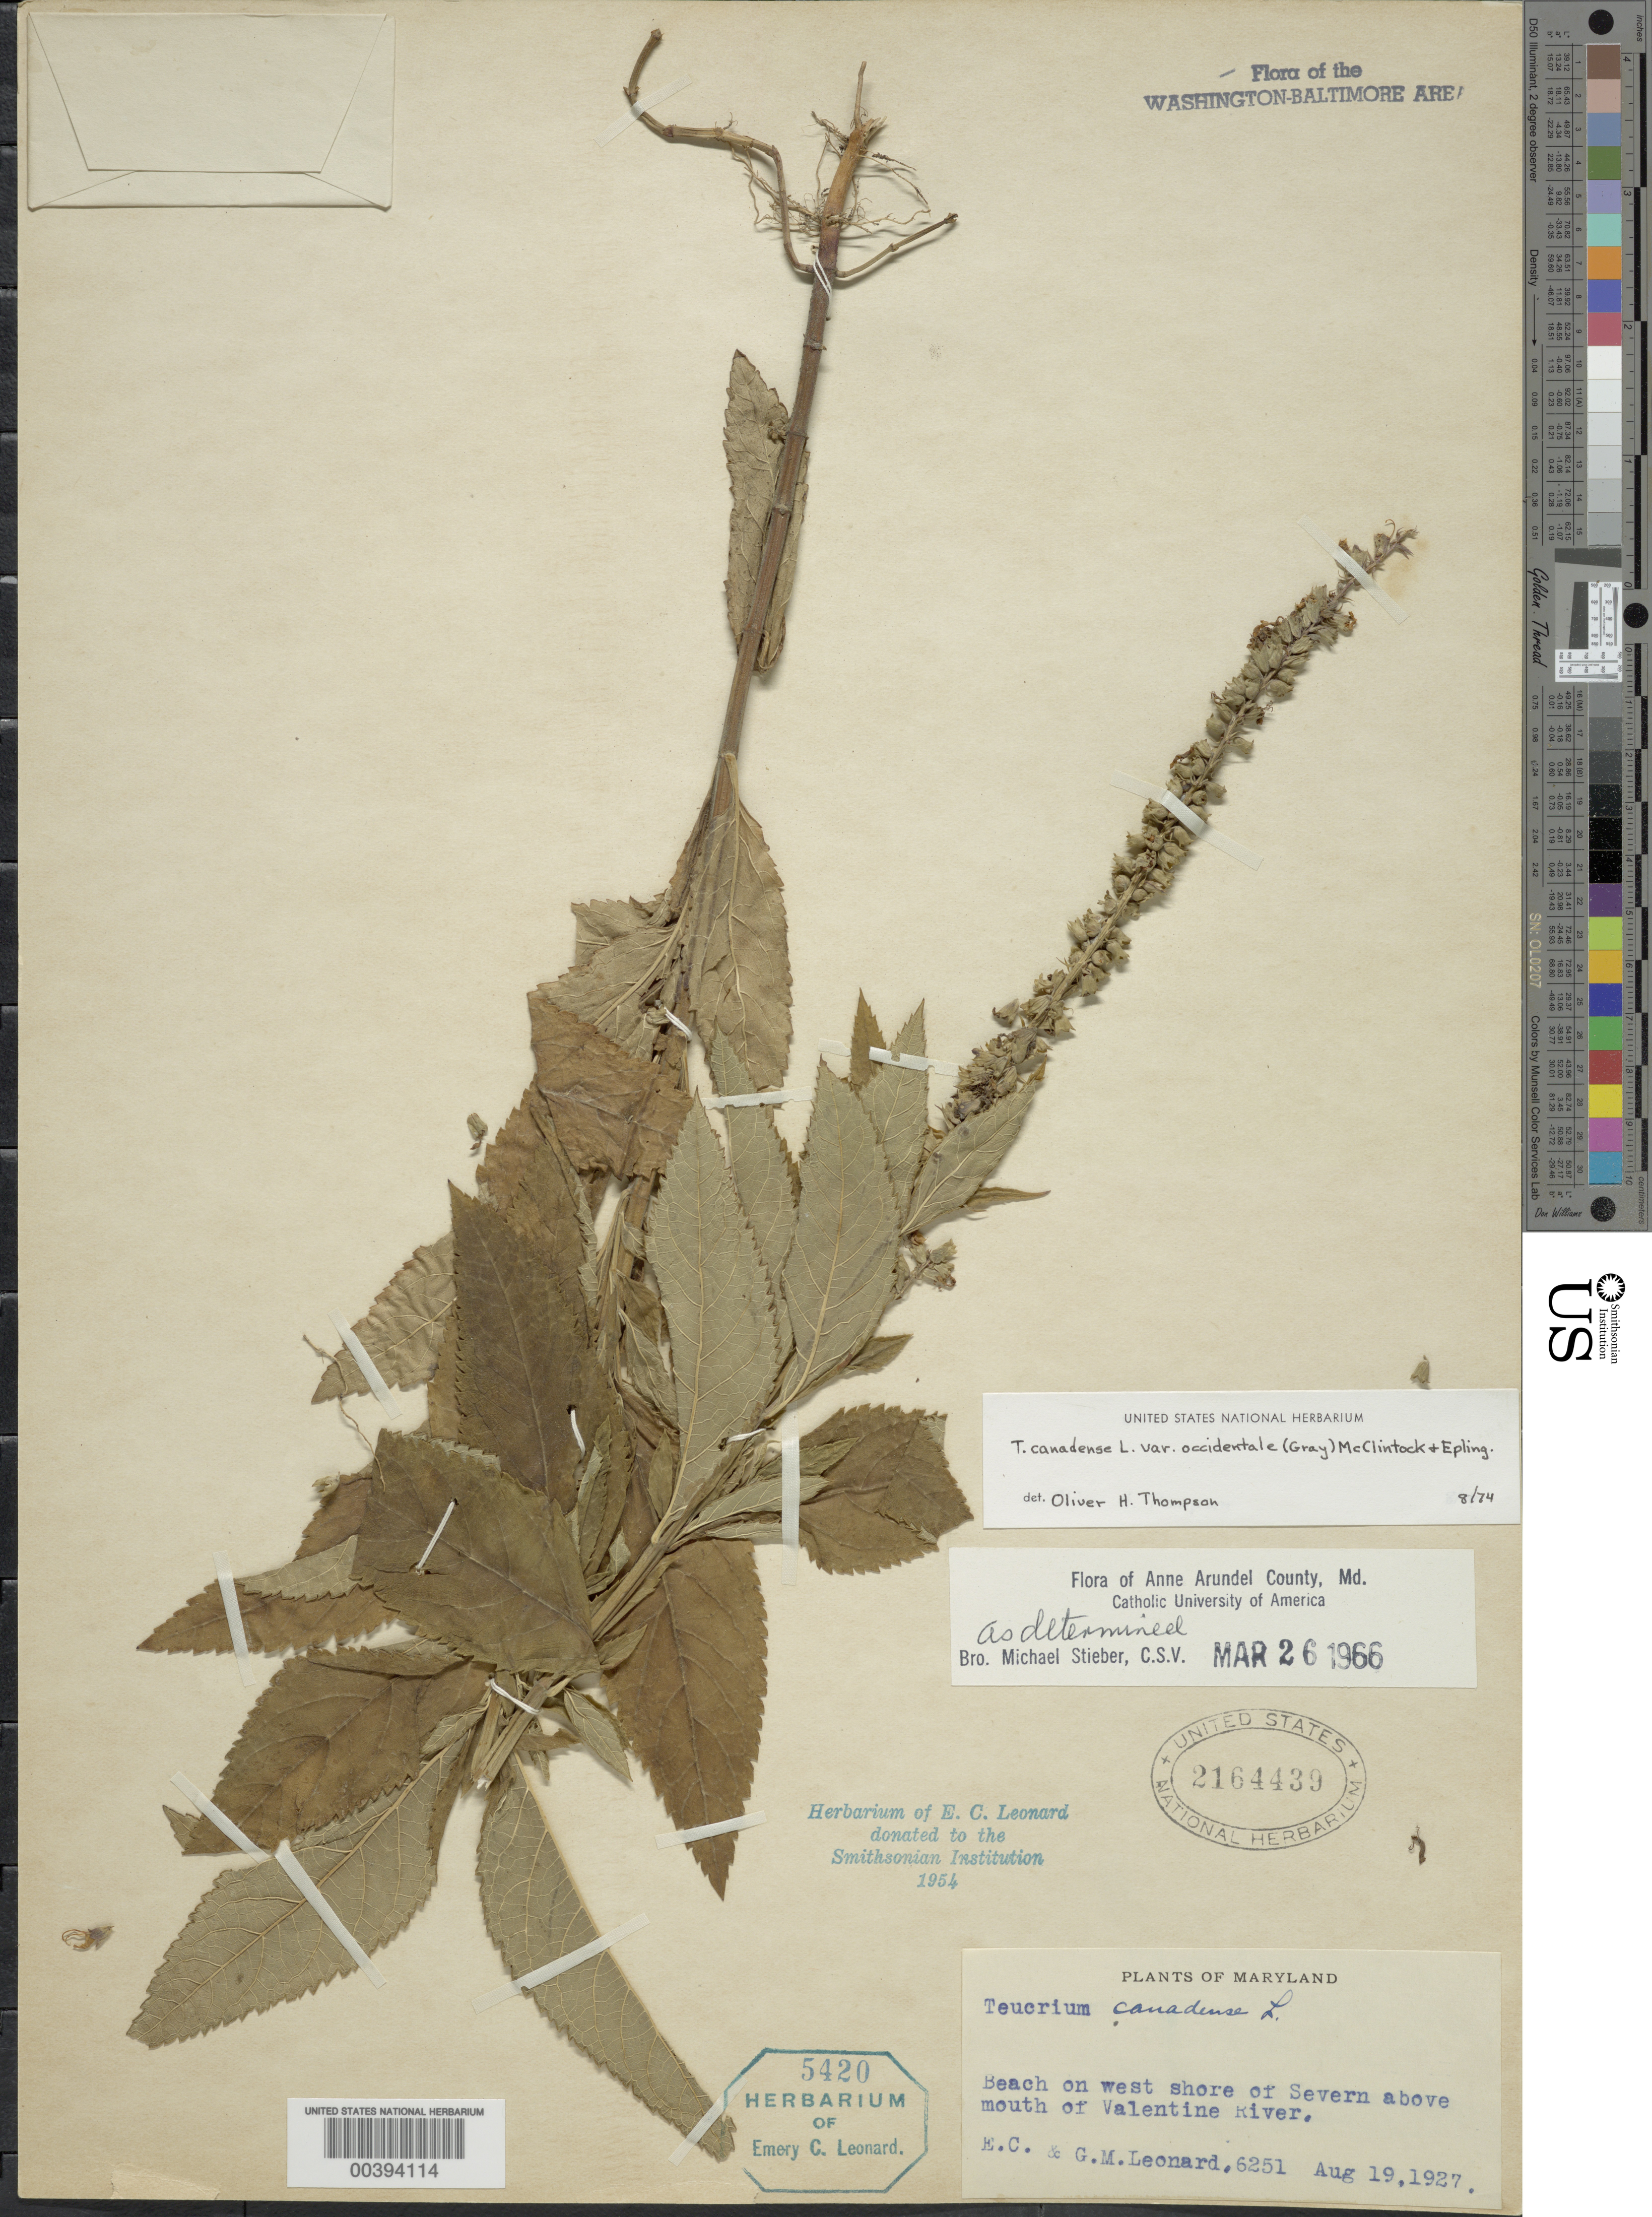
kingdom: Plantae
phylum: Tracheophyta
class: Magnoliopsida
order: Lamiales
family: Lamiaceae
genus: Teucrium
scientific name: Teucrium canadense var. occidentale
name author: (A. Gray) E. M. McClint. & Epling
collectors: E. C. Leonard & G. M. Leonard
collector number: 6251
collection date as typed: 19 Aug 1927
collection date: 1927-08-19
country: United States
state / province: Maryland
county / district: Anne Arundel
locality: Severn River above mouth of Valentine River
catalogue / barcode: US 2164439